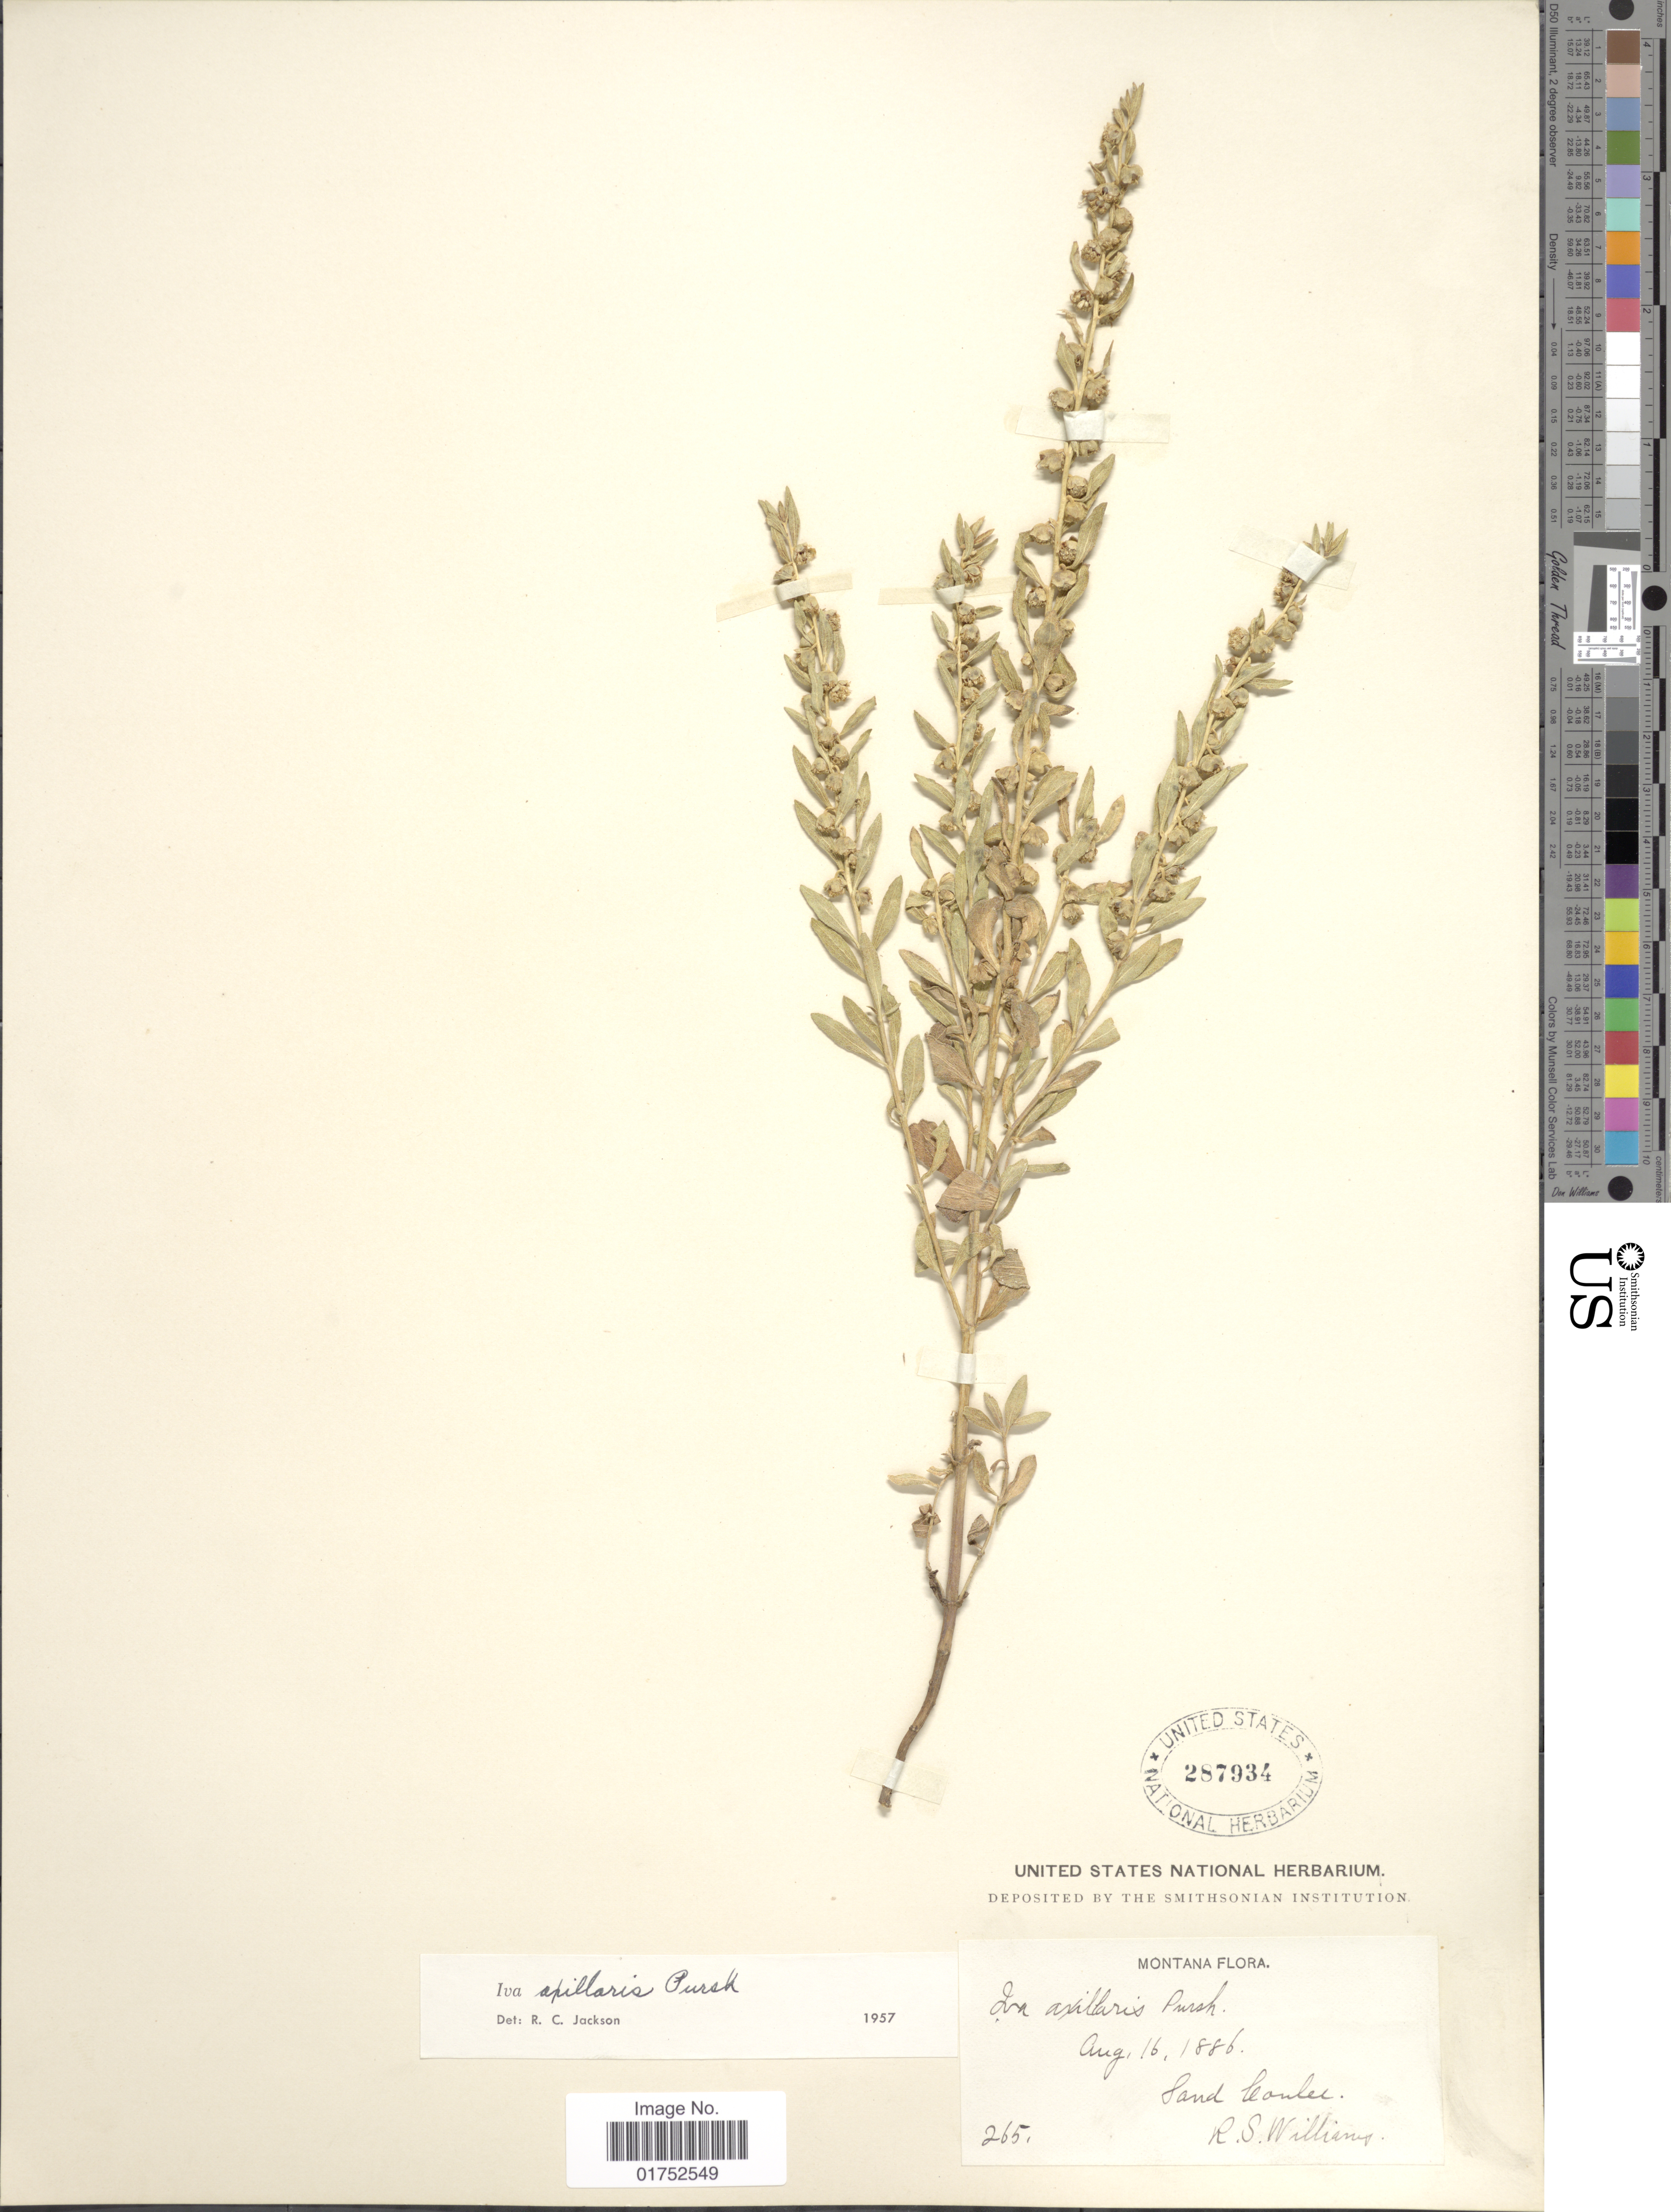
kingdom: Plantae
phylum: Tracheophyta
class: Magnoliopsida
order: Asterales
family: Asteraceae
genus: Iva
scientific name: Iva axillaris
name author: Pursh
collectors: R. S. Williams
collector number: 265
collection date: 1886-08-16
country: United States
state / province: Montana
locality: Sand Coulee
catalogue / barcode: US 287934